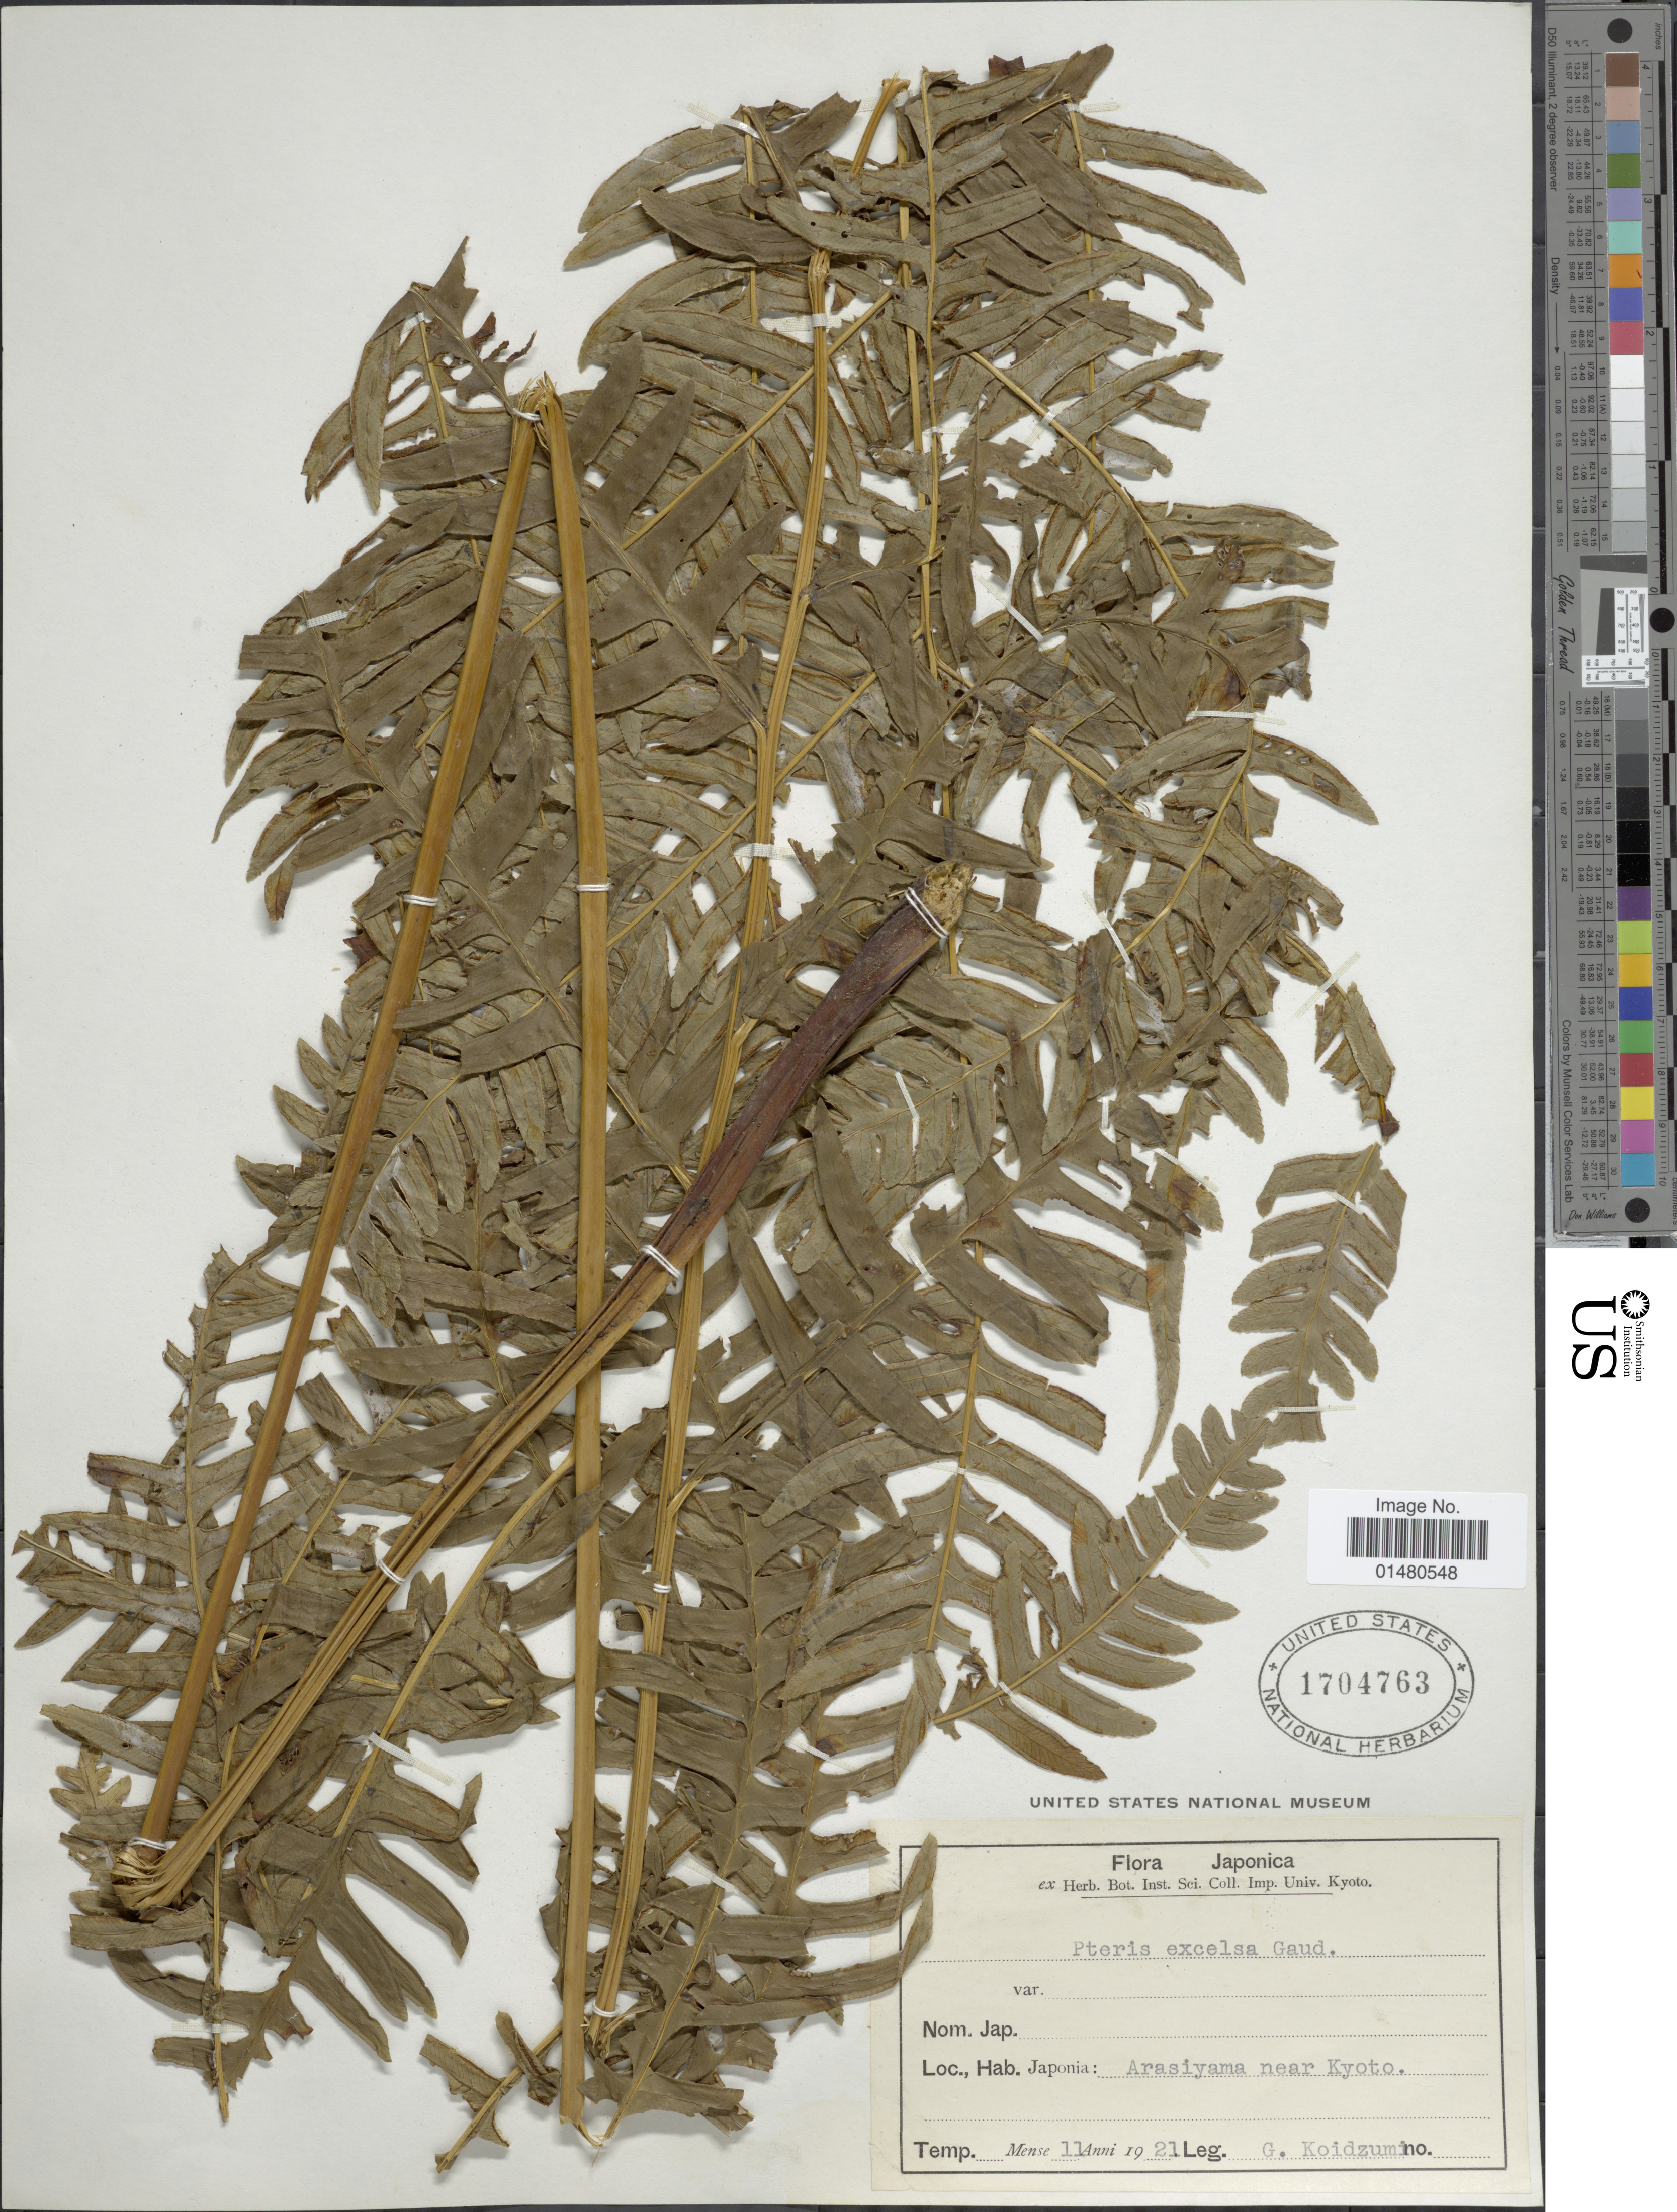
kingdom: Plantae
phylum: Tracheophyta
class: Polypodiopsida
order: Polypodiales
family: Pteridaceae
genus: Pteris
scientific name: Pteris excelsa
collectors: G. Koidzumi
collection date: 1921-11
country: Japan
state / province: Kyoto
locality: Arasiyama near Kyoto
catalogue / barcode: US 1704763